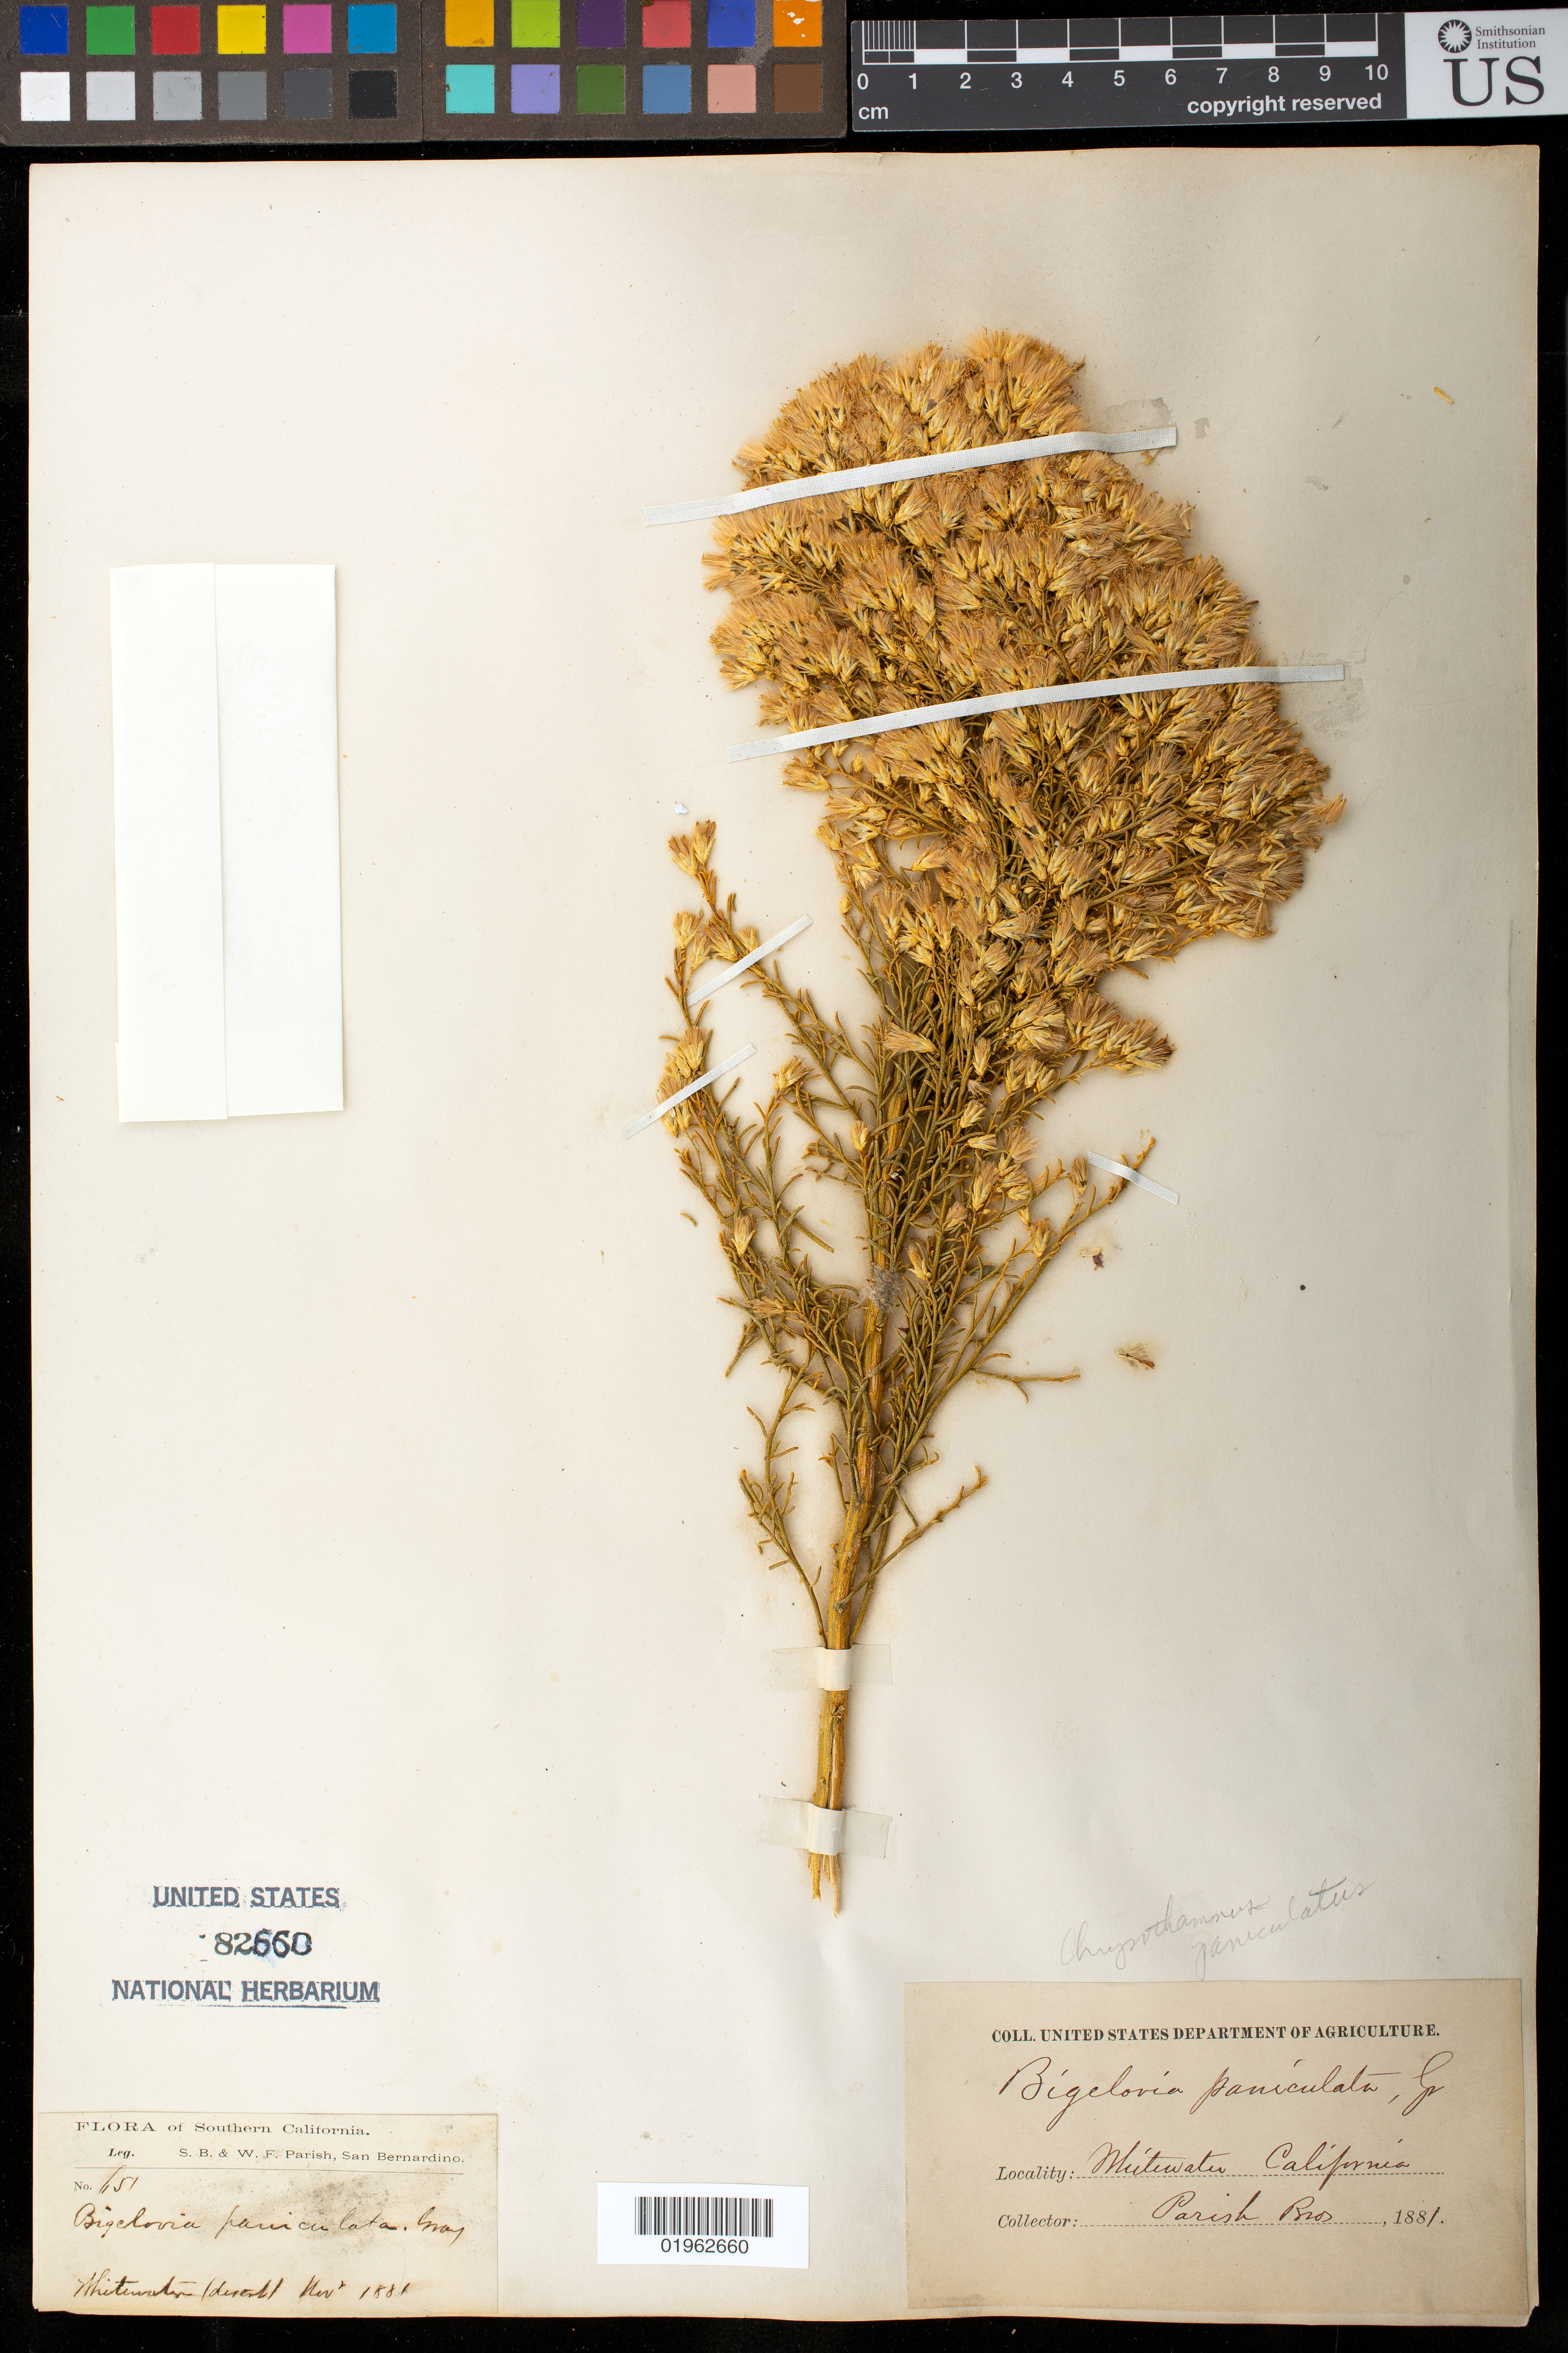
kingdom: Plantae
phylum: Tracheophyta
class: Magnoliopsida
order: Asterales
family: Asteraceae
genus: Ericameria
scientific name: Ericameria paniculata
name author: (A. Gray) Rydb.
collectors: S. B. Parish & W. F. Parish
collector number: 651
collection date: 1881-11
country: United States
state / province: California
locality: Southern California, Whitewater.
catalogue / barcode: US 82660